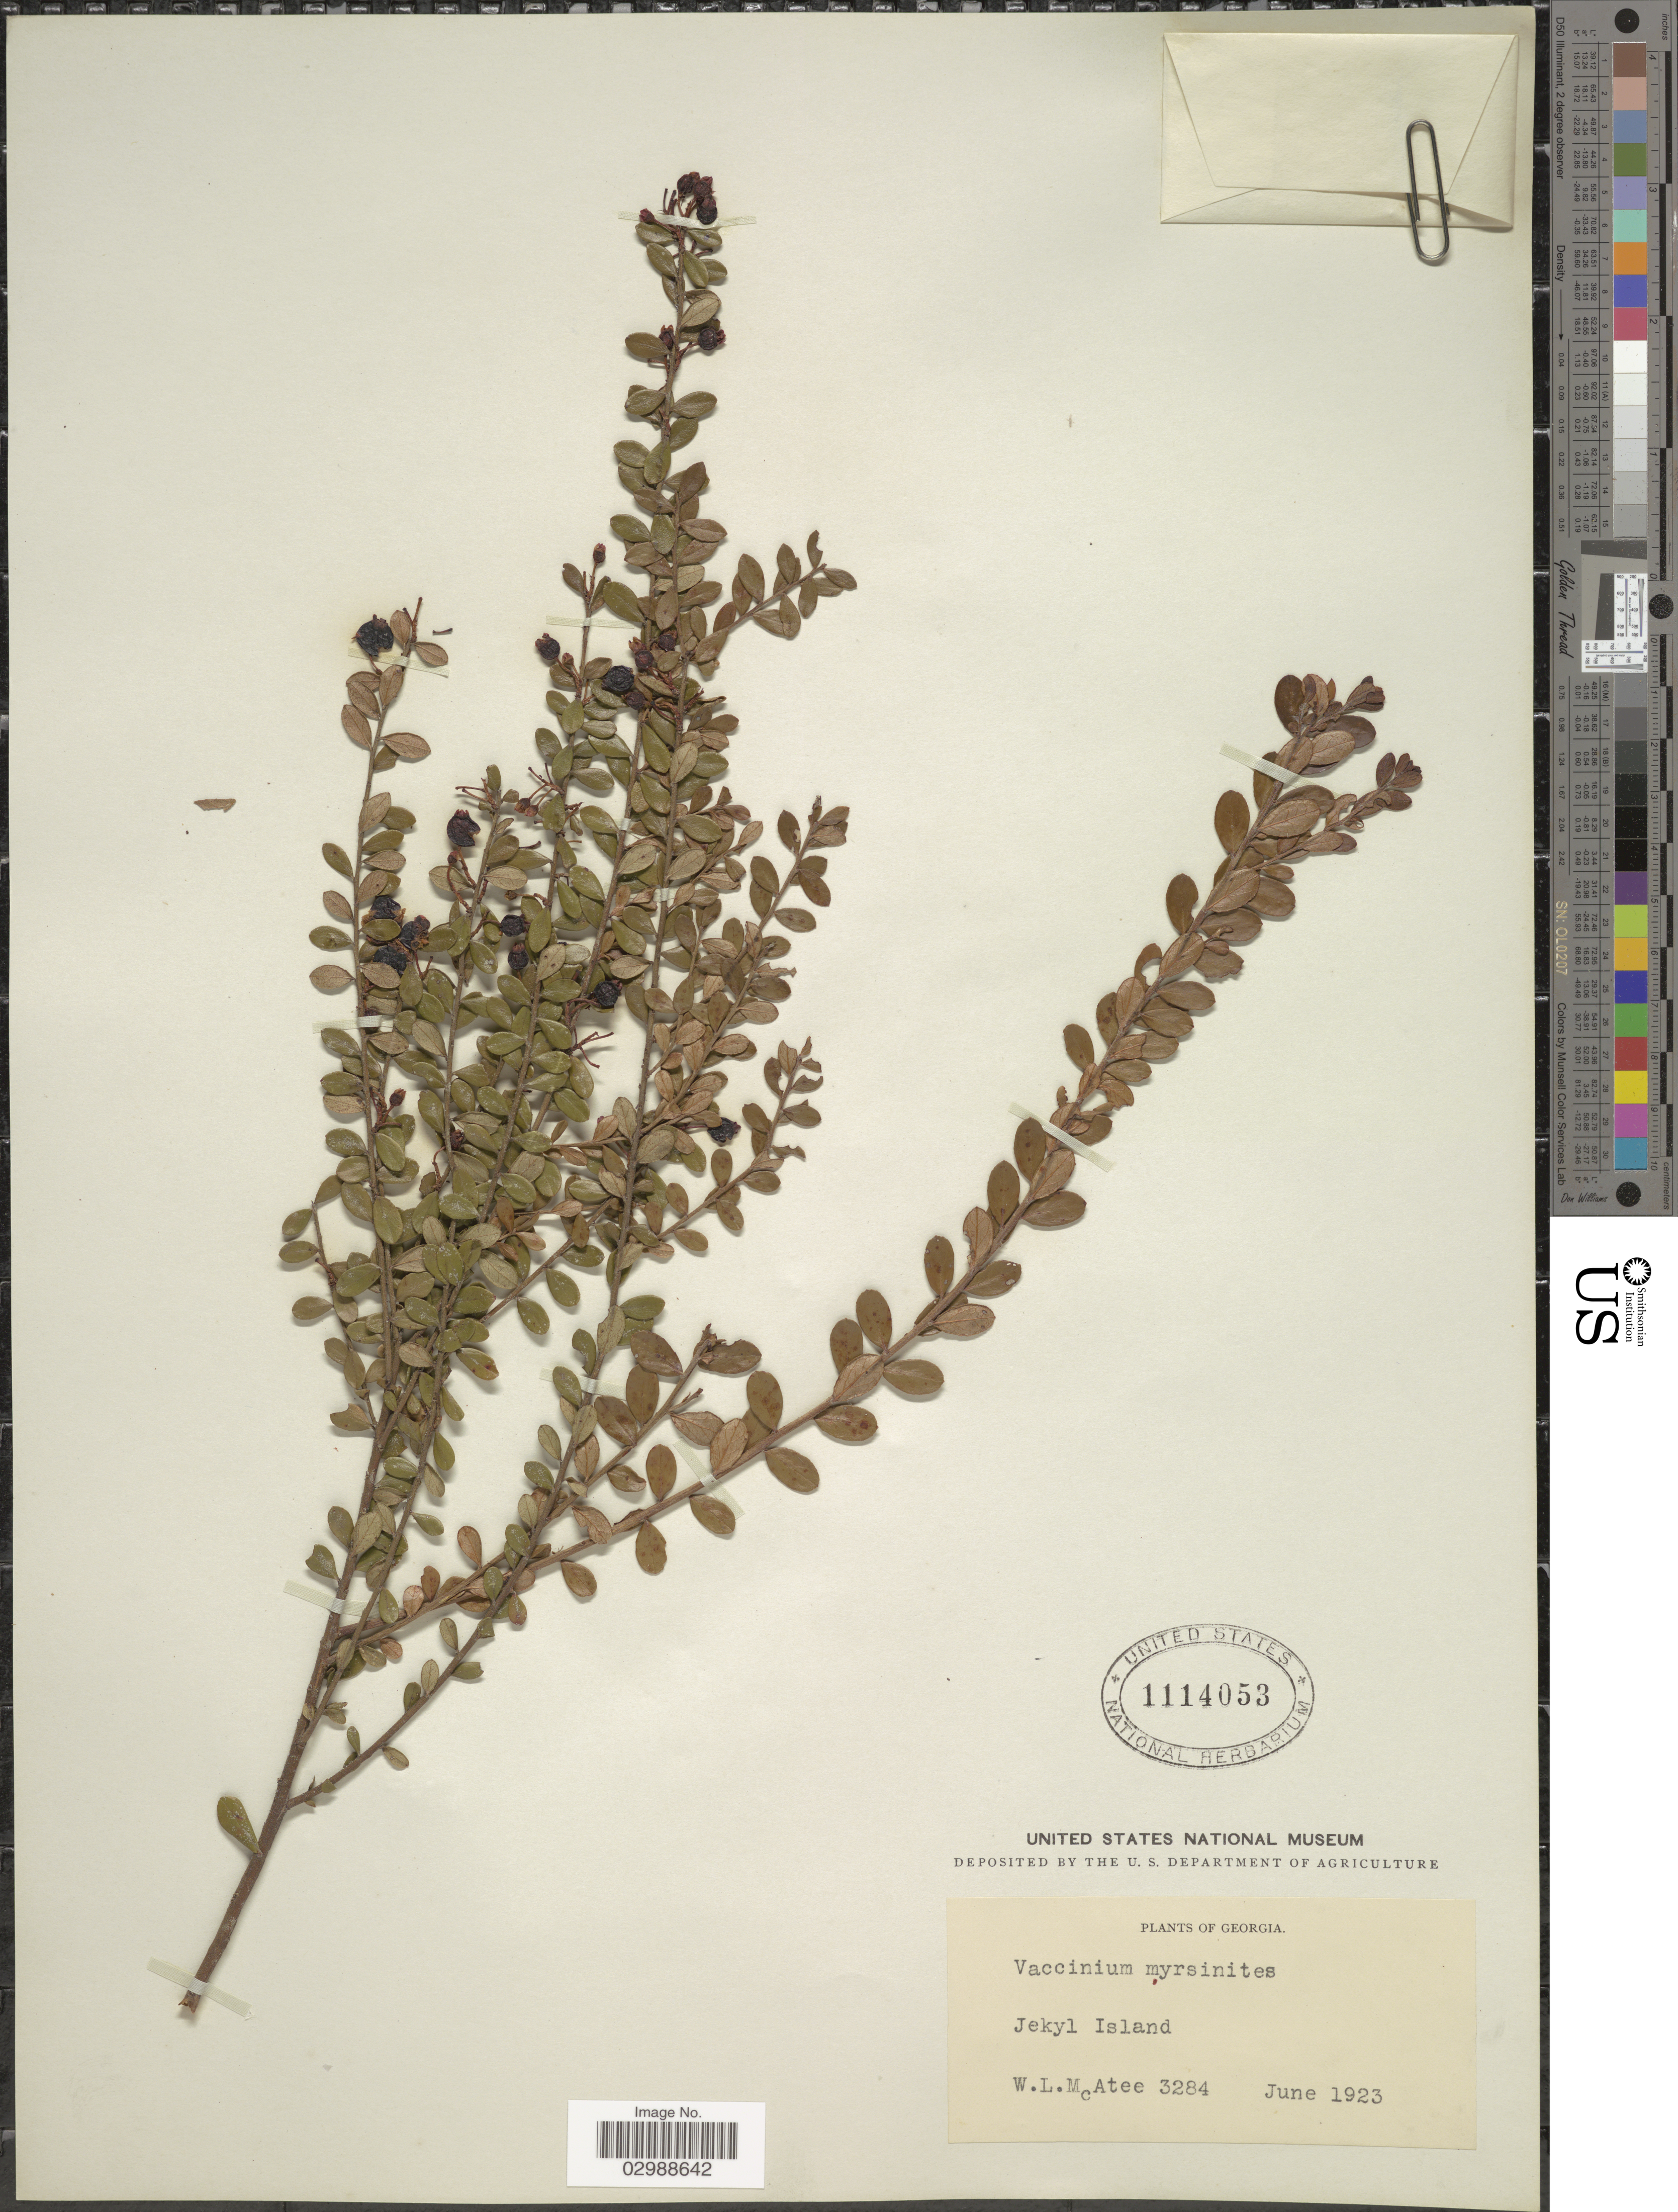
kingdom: Plantae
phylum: Tracheophyta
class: Magnoliopsida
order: Ericales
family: Ericaceae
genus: Vaccinium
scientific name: Vaccinium myrsinites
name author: Lam.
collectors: W. McAtee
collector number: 3284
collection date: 1923-06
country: United States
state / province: Georgia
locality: Jekyl Island.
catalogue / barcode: US 1114053